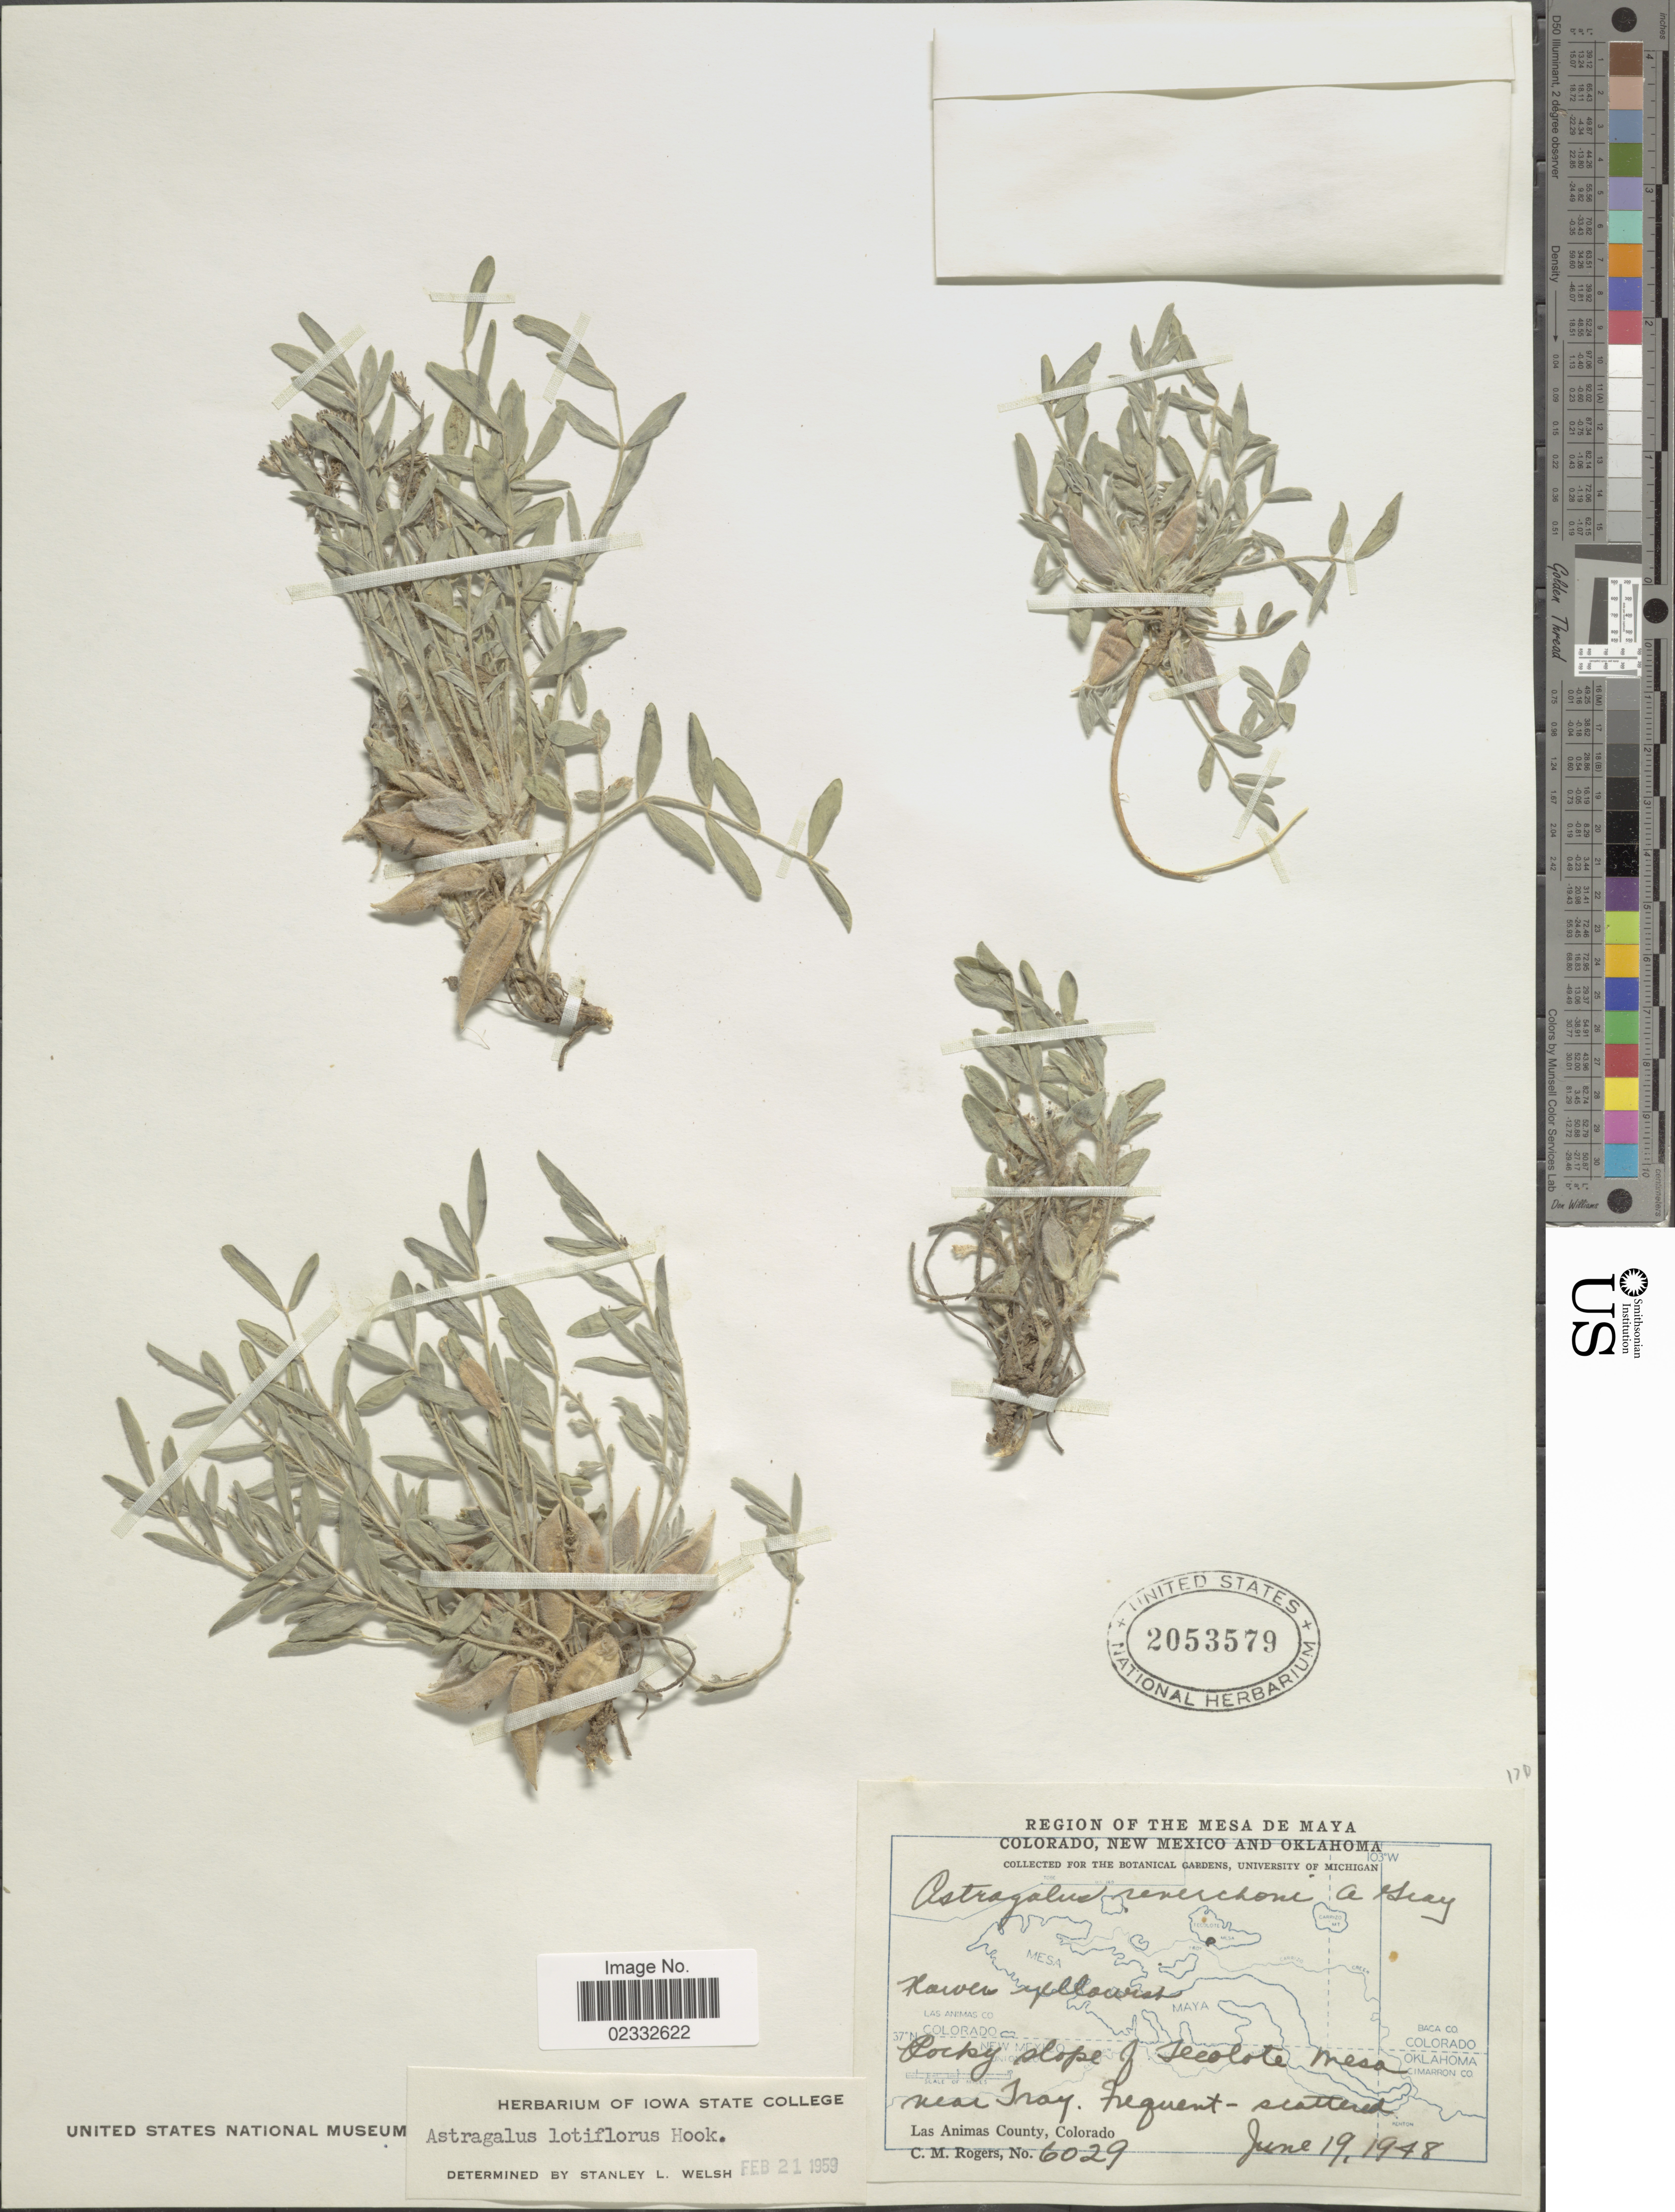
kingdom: Plantae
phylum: Tracheophyta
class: Magnoliopsida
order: Fabales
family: Fabaceae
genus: Astragalus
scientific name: Astragalus lotiflorus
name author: Hook.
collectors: C. M. Rogers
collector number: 6029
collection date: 1948-06-19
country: United States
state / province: Colorado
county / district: Las Animas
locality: Rocky slope of Tecolote Mesa near Troy, Las Animas County.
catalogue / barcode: US 2053579